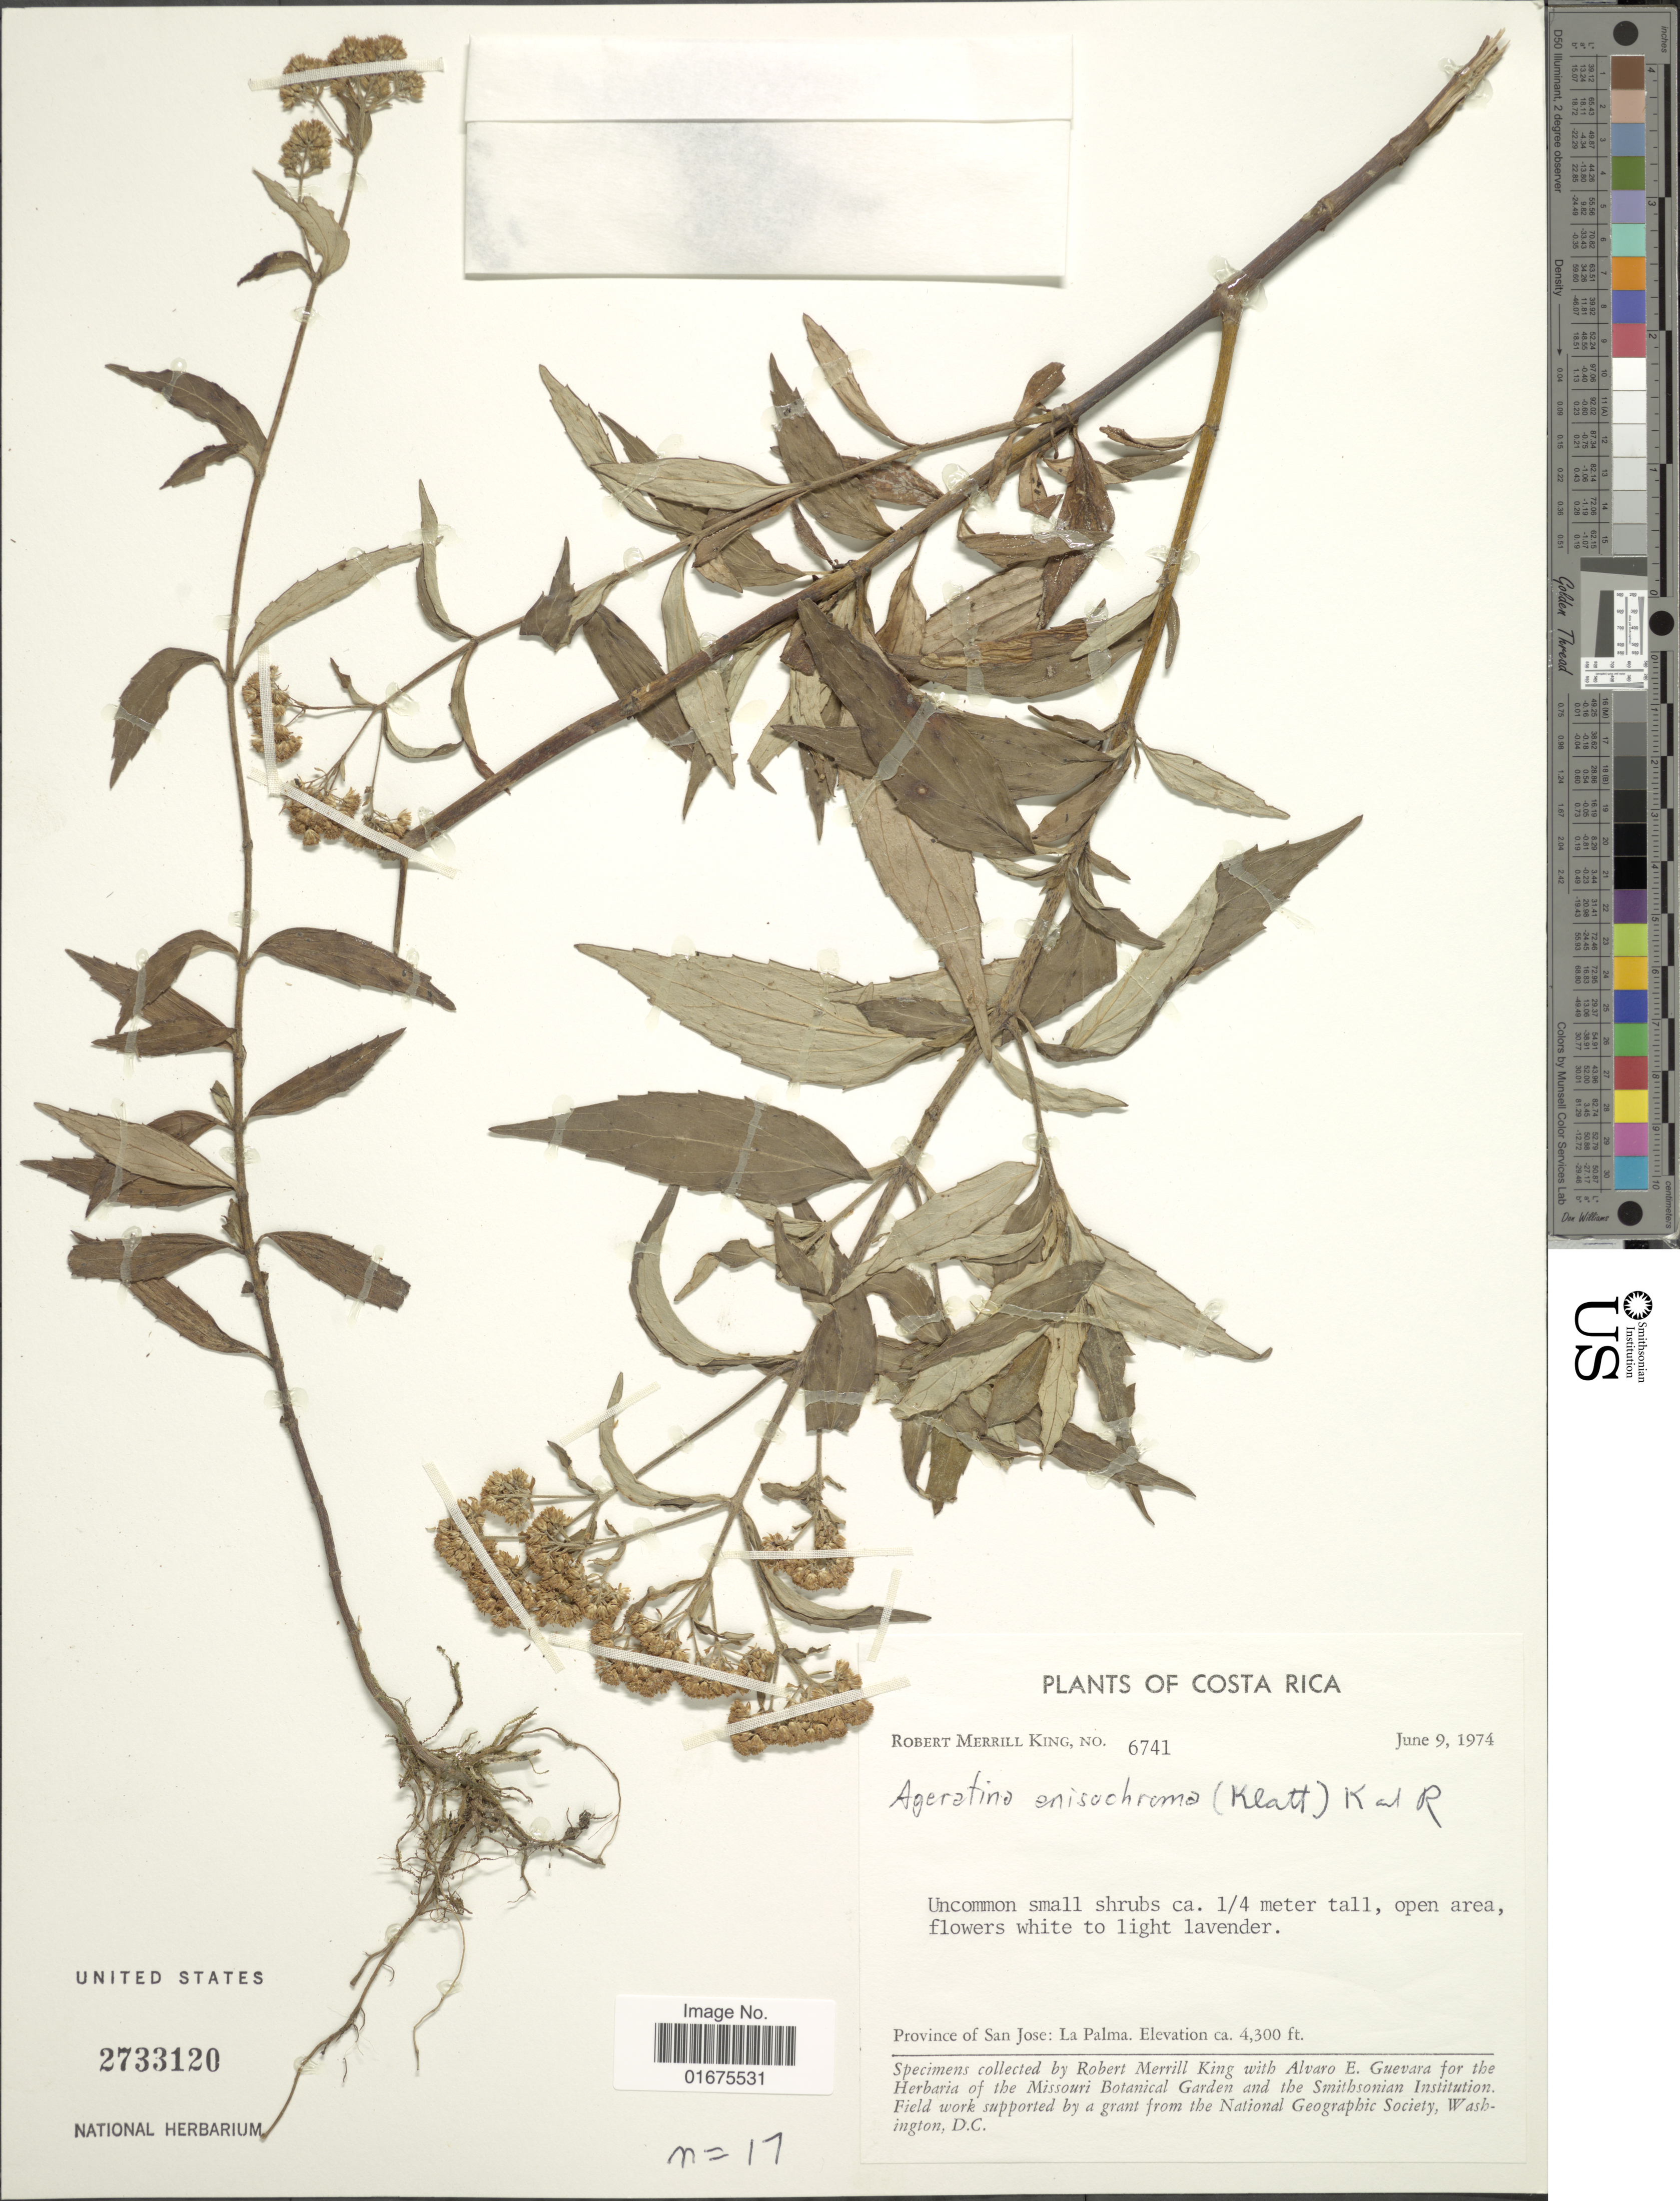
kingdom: Plantae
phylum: Tracheophyta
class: Magnoliopsida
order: Asterales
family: Asteraceae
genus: Ageratina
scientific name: Ageratina anisochroma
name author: (Klatt) R.M. King & H. Rob.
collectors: R. M. King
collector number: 6741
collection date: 1974-06-09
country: Costa Rica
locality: La Palma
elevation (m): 1311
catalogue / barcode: US 2733120